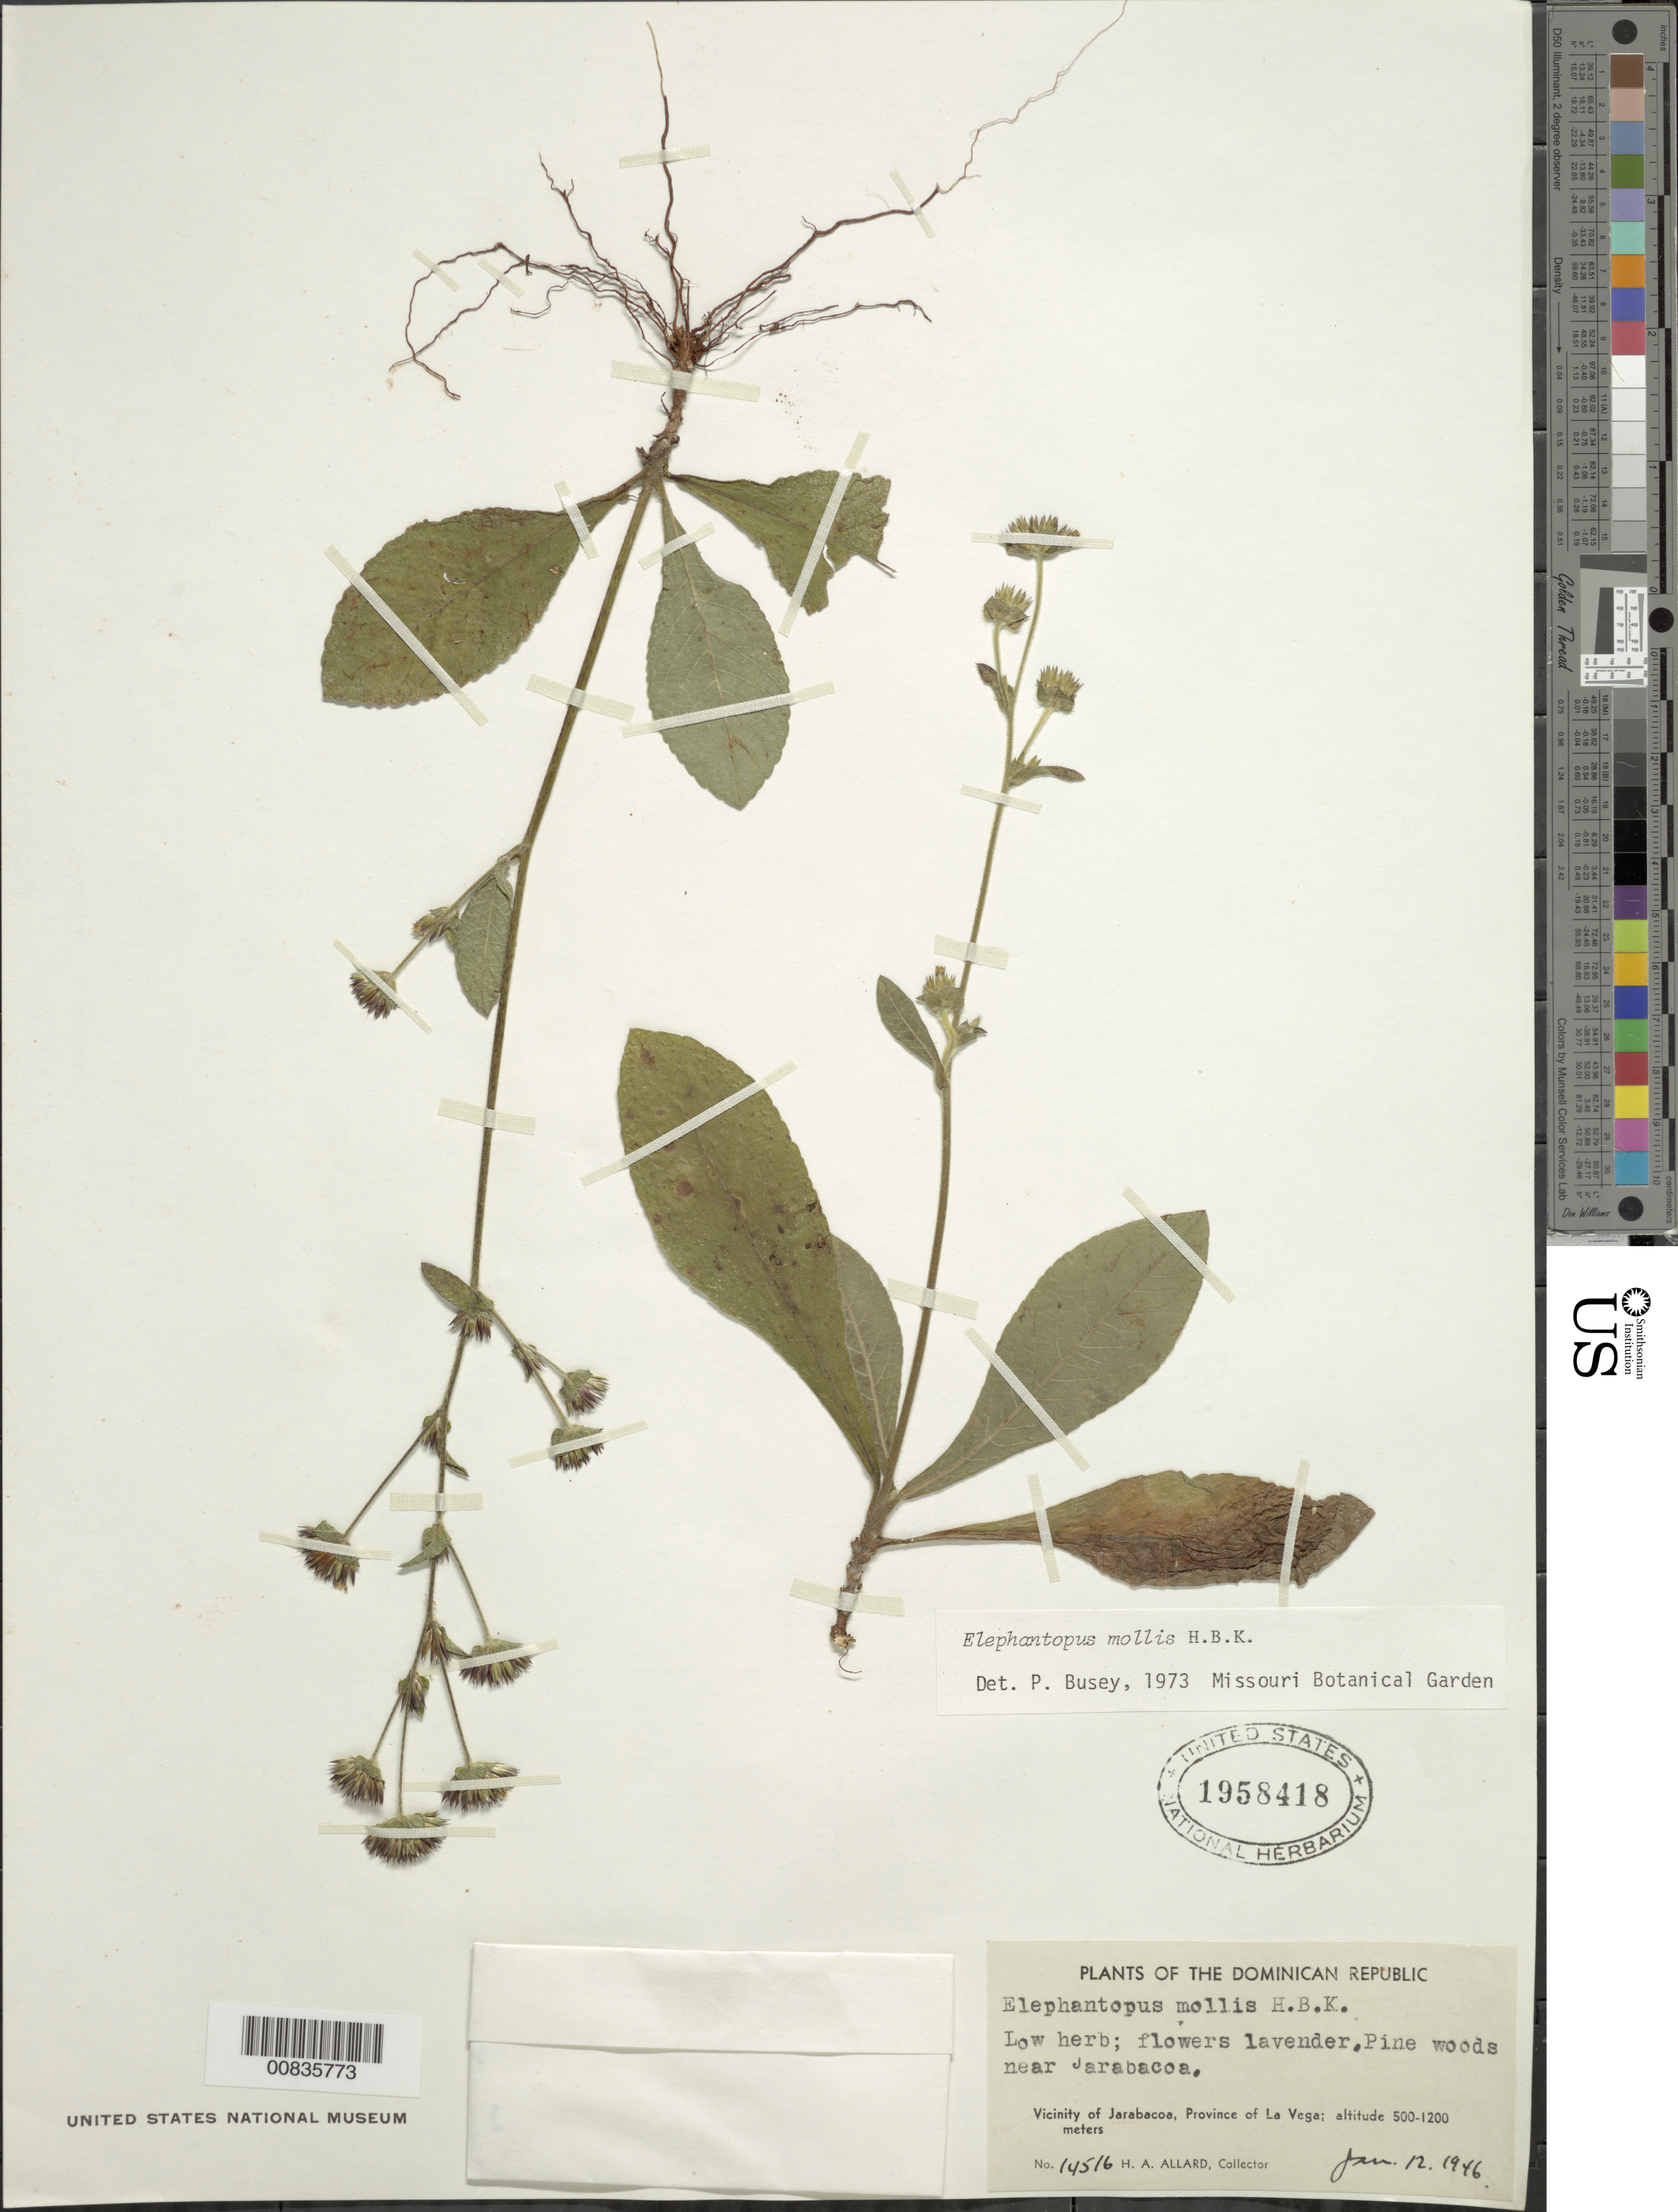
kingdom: Plantae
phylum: Tracheophyta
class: Magnoliopsida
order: Asterales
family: Asteraceae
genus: Elephantopus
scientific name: Elephantopus mollis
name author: Kunth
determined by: Busey, P.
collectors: H. A. Allard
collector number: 14516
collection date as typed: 12 Jan 1946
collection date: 1946-01-12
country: Dominican Republic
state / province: La Vega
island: Hispaniola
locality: Vicinity of Jarabacoa, near town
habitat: Pine woods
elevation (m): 500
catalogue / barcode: US 1958418